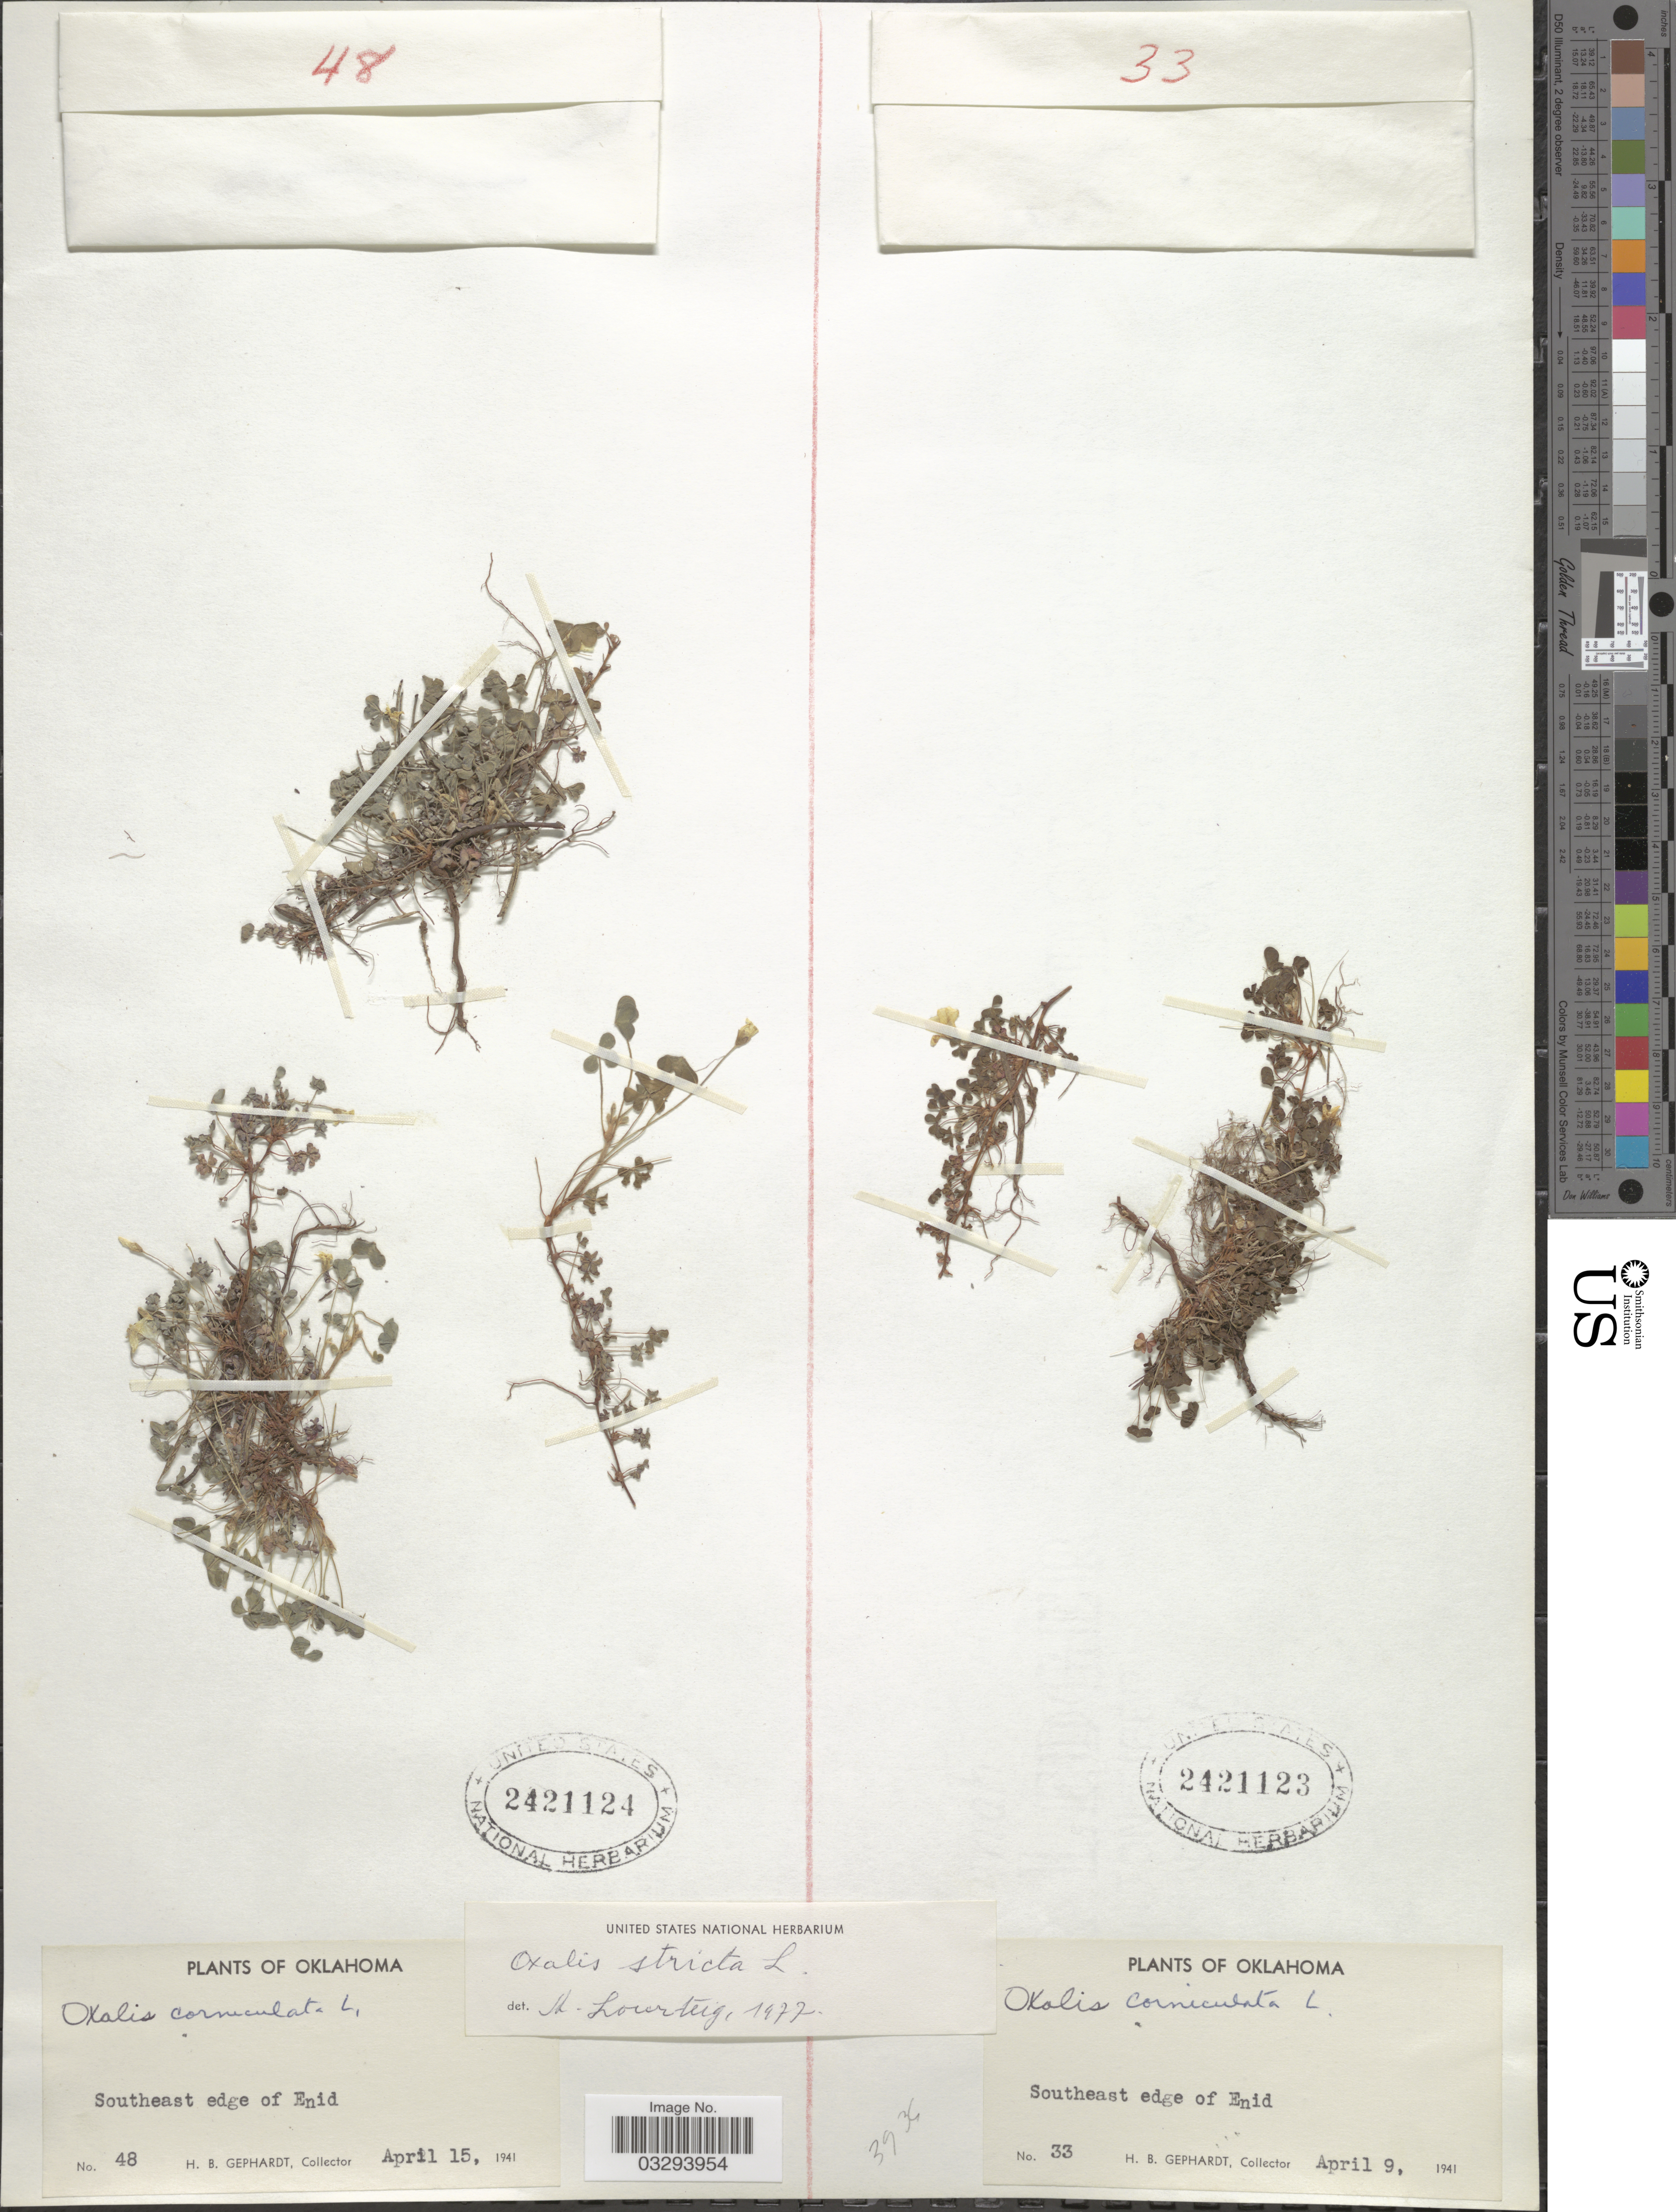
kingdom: Plantae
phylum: Tracheophyta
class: Magnoliopsida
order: Oxalidales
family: Oxalidaceae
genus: Oxalis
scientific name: Oxalis stricta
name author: L.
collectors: H. Gephardt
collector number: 48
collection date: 1941-04-15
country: United States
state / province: Oklahoma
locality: Southeast edge of Enid.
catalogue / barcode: US 2421124-2